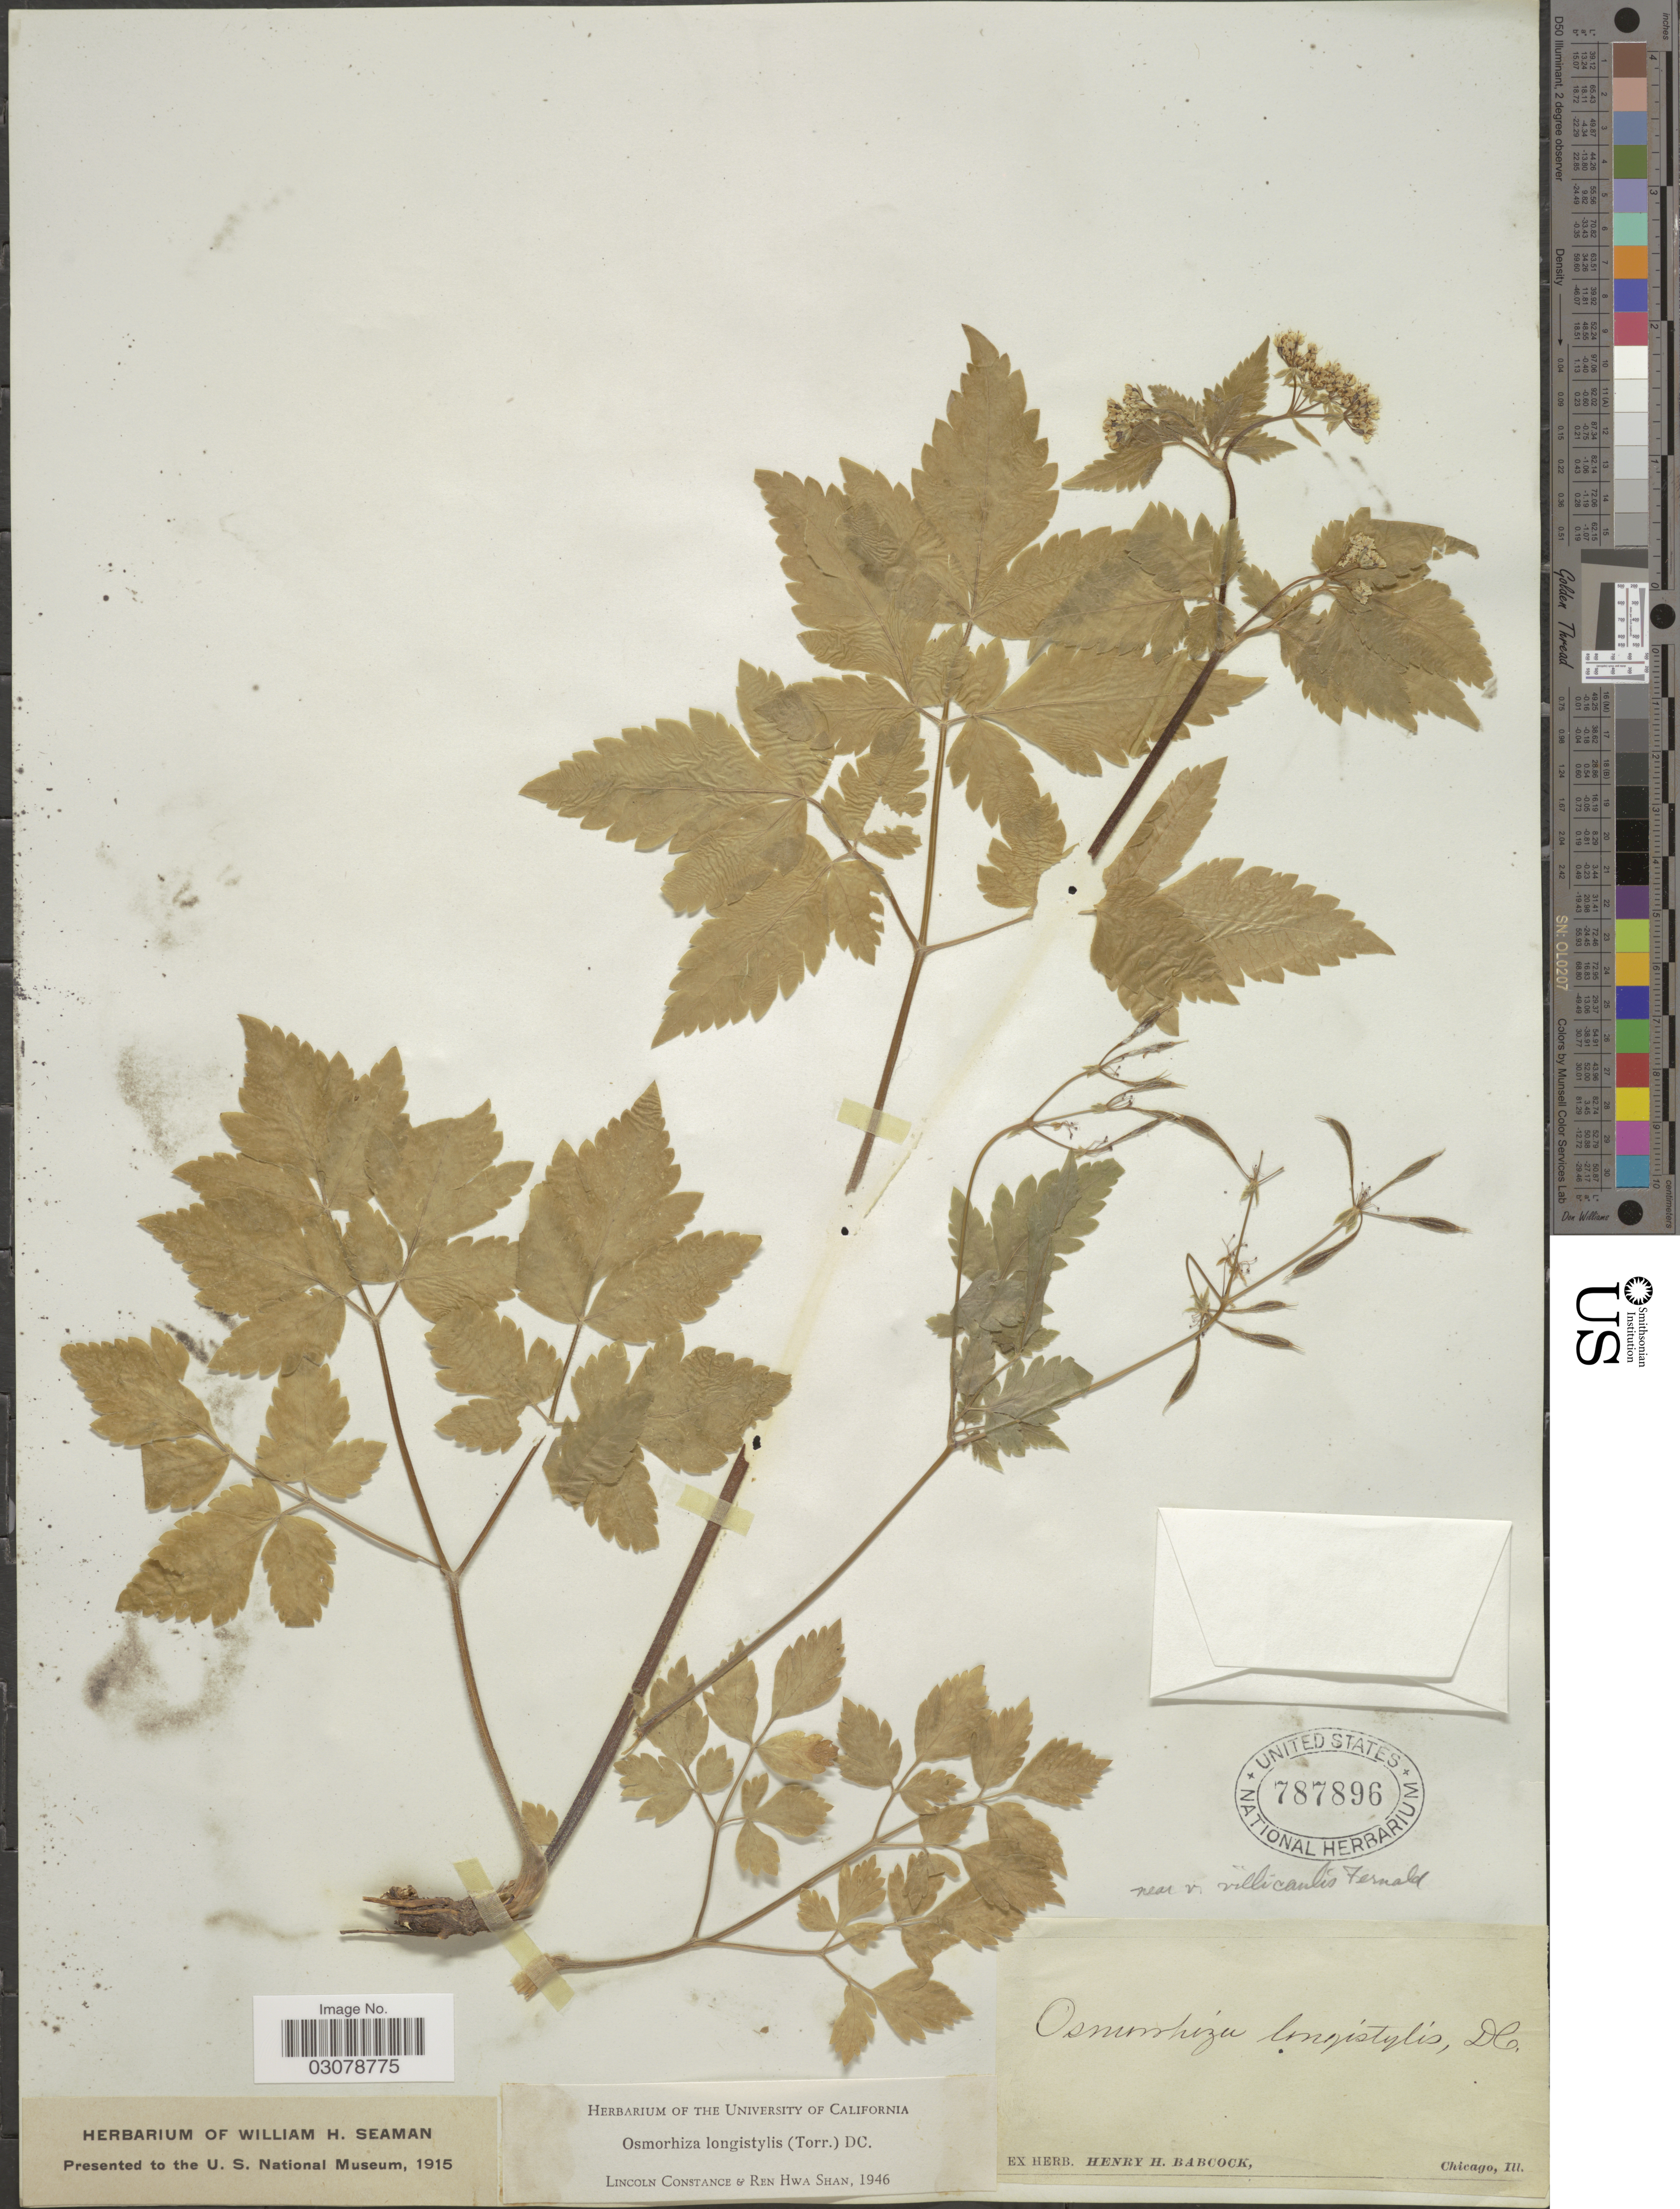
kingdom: Plantae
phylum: Tracheophyta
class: Magnoliopsida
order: Apiales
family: Apiaceae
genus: Osmorhiza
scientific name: Osmorhiza longistylis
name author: (Torr.) DC.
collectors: ex herb. Henry Homes Babcock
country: United States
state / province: Illinois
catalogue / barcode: US 787896